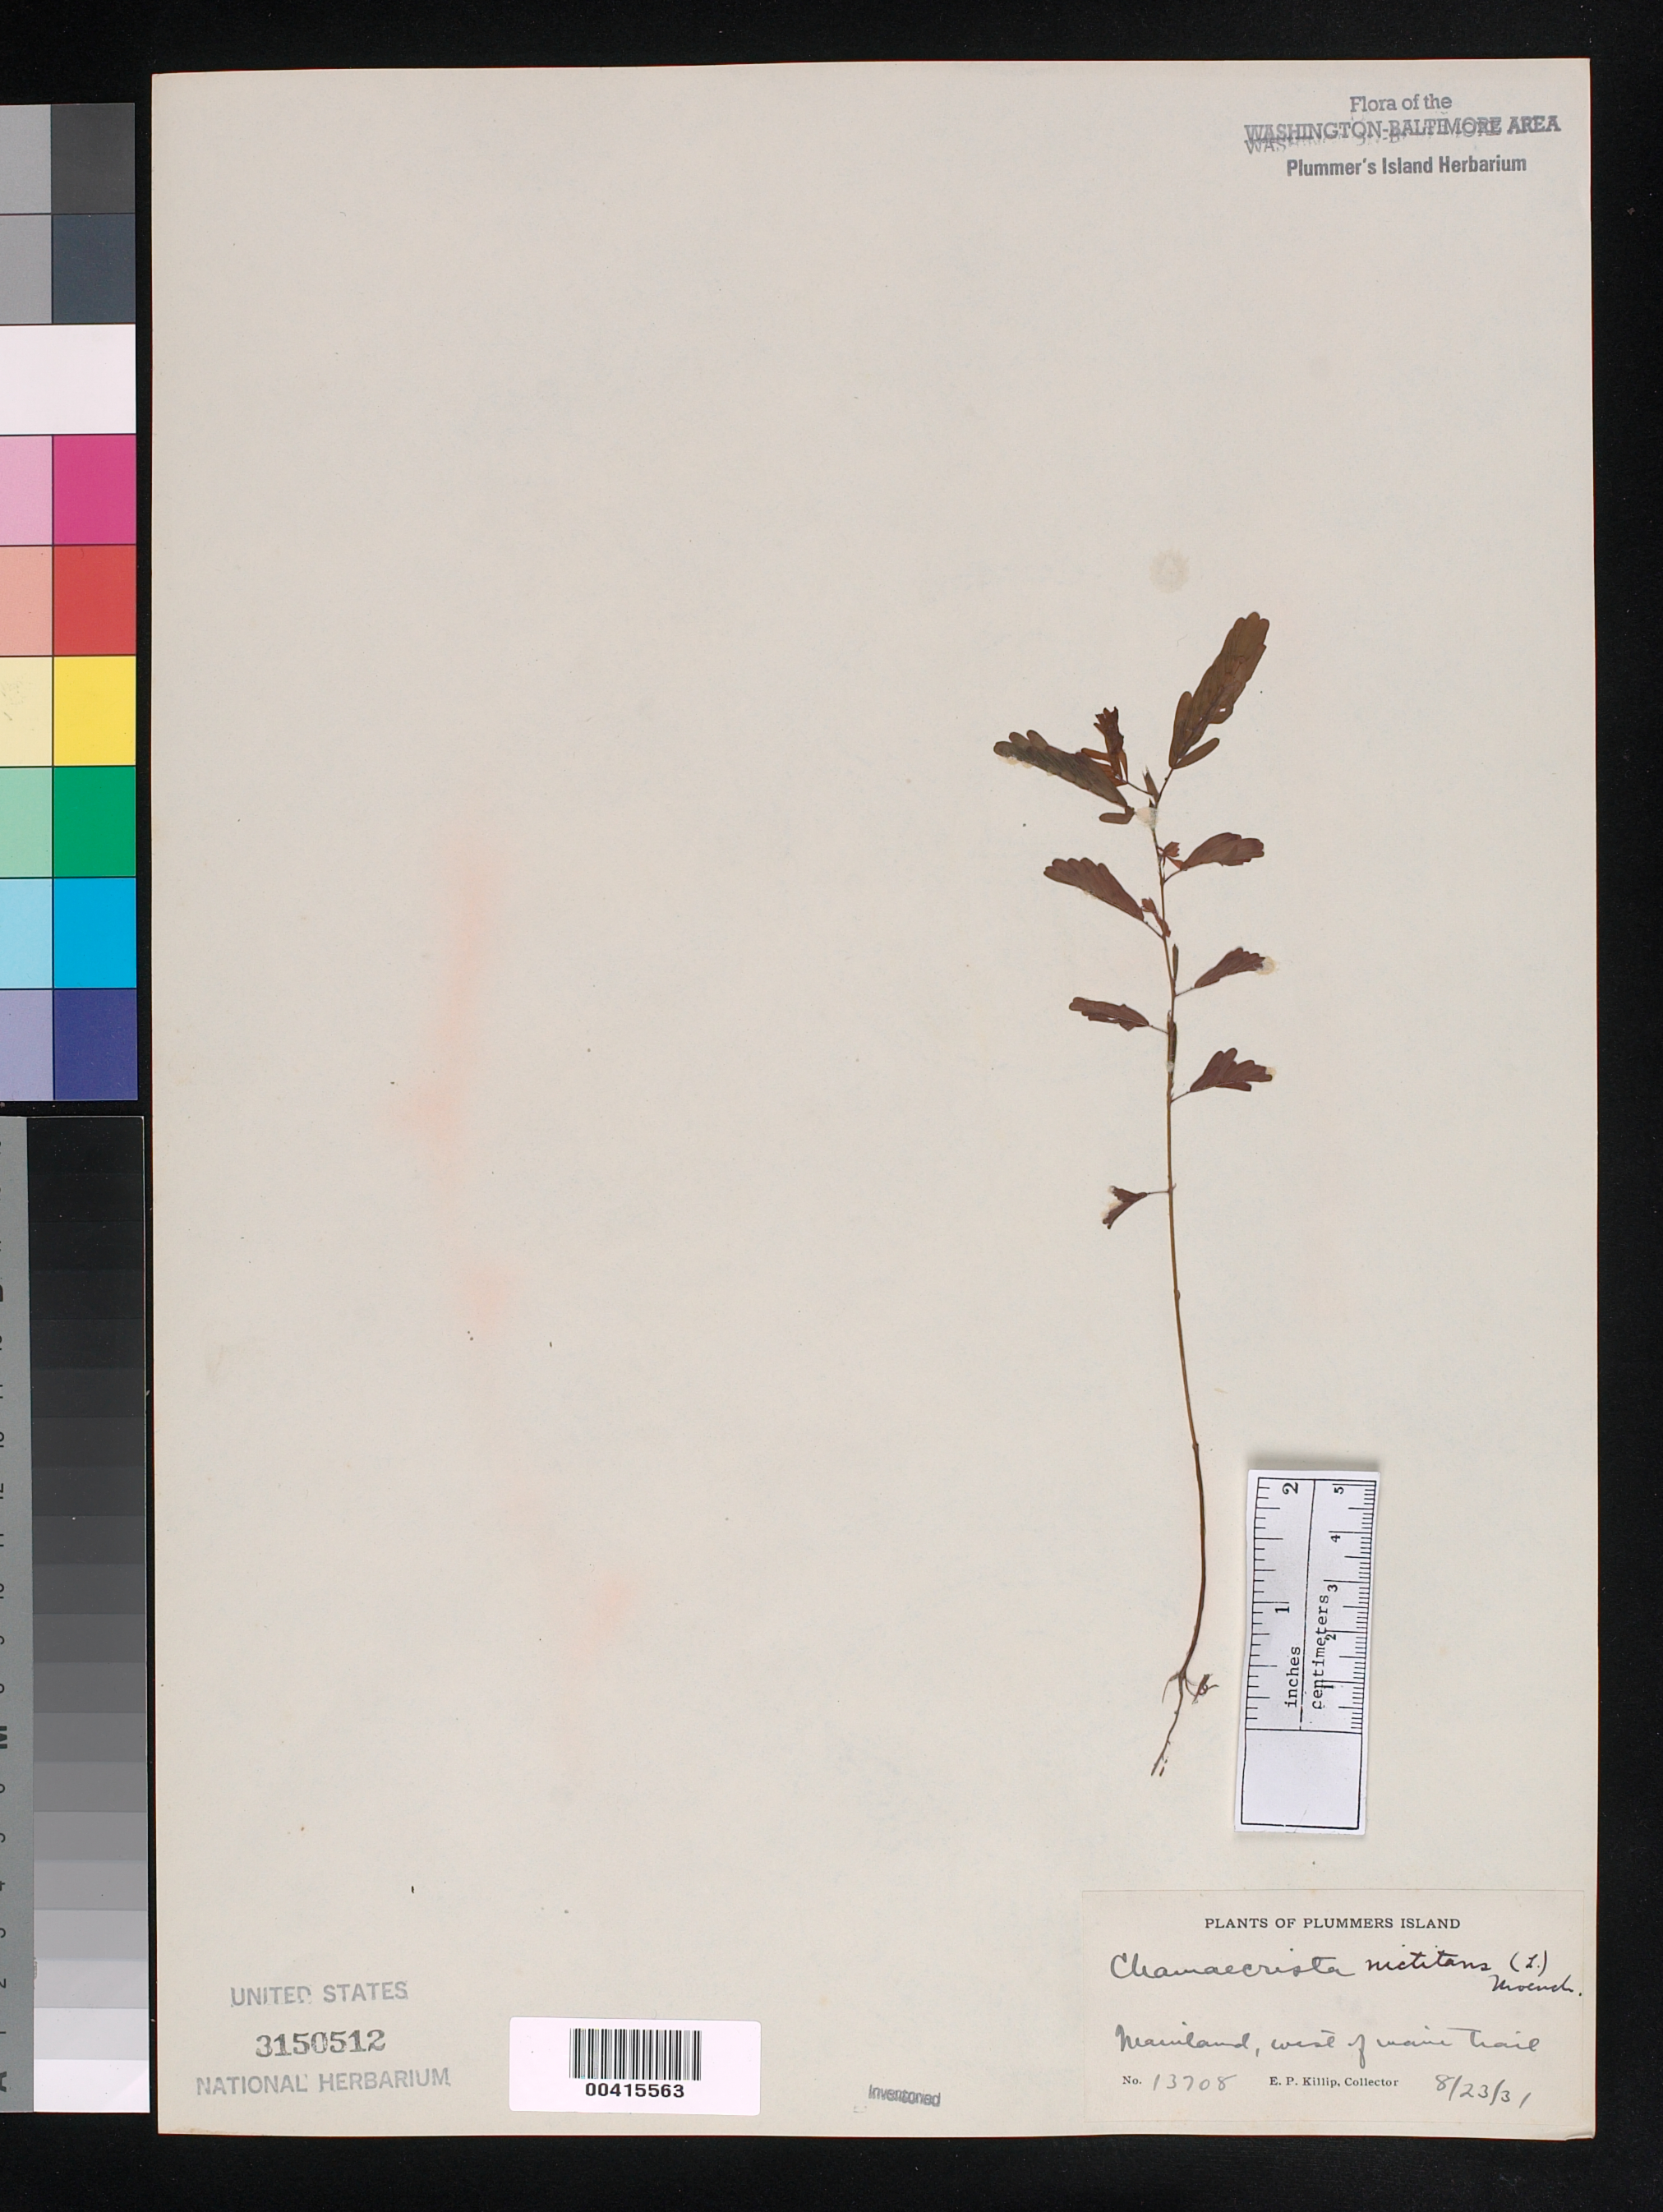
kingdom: Plantae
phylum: Tracheophyta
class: Magnoliopsida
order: Fabales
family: Fabaceae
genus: Chamaecrista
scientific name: Chamaecrista nictitans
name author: (L.) Moench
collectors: E. P. Killip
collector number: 13708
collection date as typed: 23 Aug 1931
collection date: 1931-08-23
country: United States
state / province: Maryland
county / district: Montgomery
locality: Plummer's Island; Mainland, west of Main Trail Plummers Island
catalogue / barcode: US 3150512